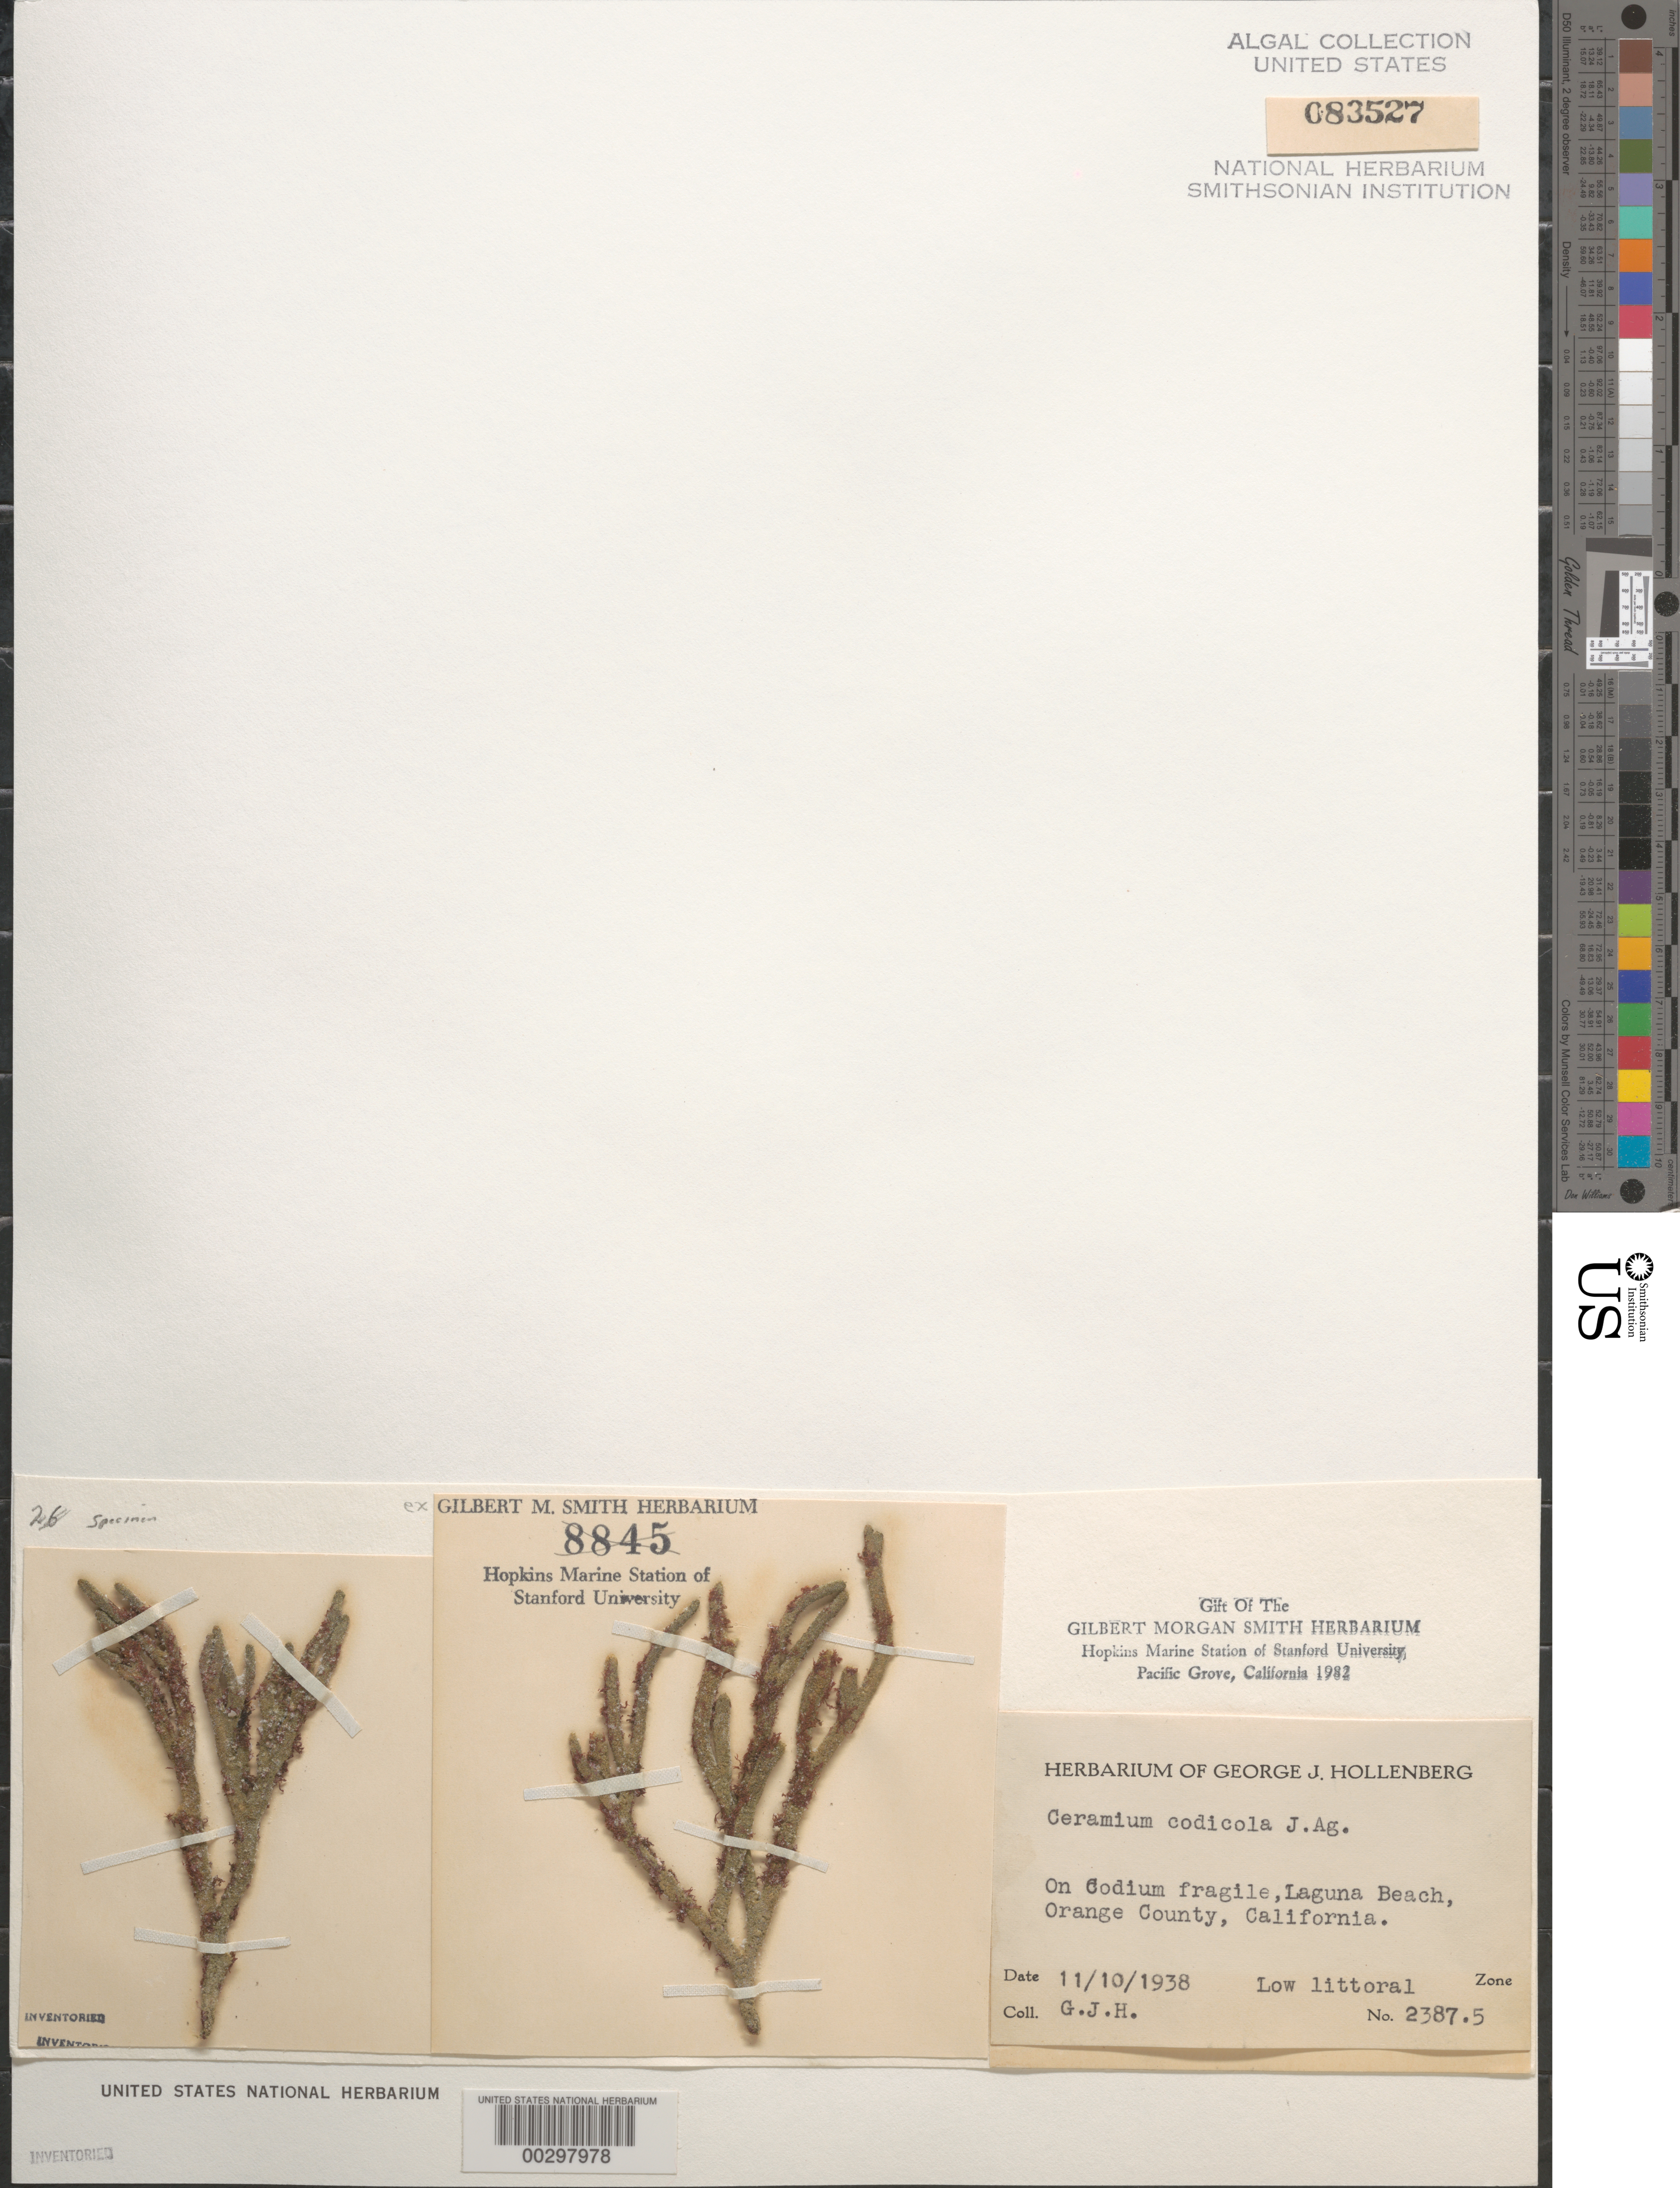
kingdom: Plantae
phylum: Rhodophyta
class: Florideophyceae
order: Ceramiales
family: Ceramiaceae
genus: Ceramium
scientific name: Ceramium codicola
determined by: Hollenberg, George J.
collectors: G. Hollenberg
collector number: GJH 2387.5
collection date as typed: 10 Nov 1938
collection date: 1938-11-10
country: United States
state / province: California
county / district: Orange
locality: Laguna Beach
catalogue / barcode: US 83527